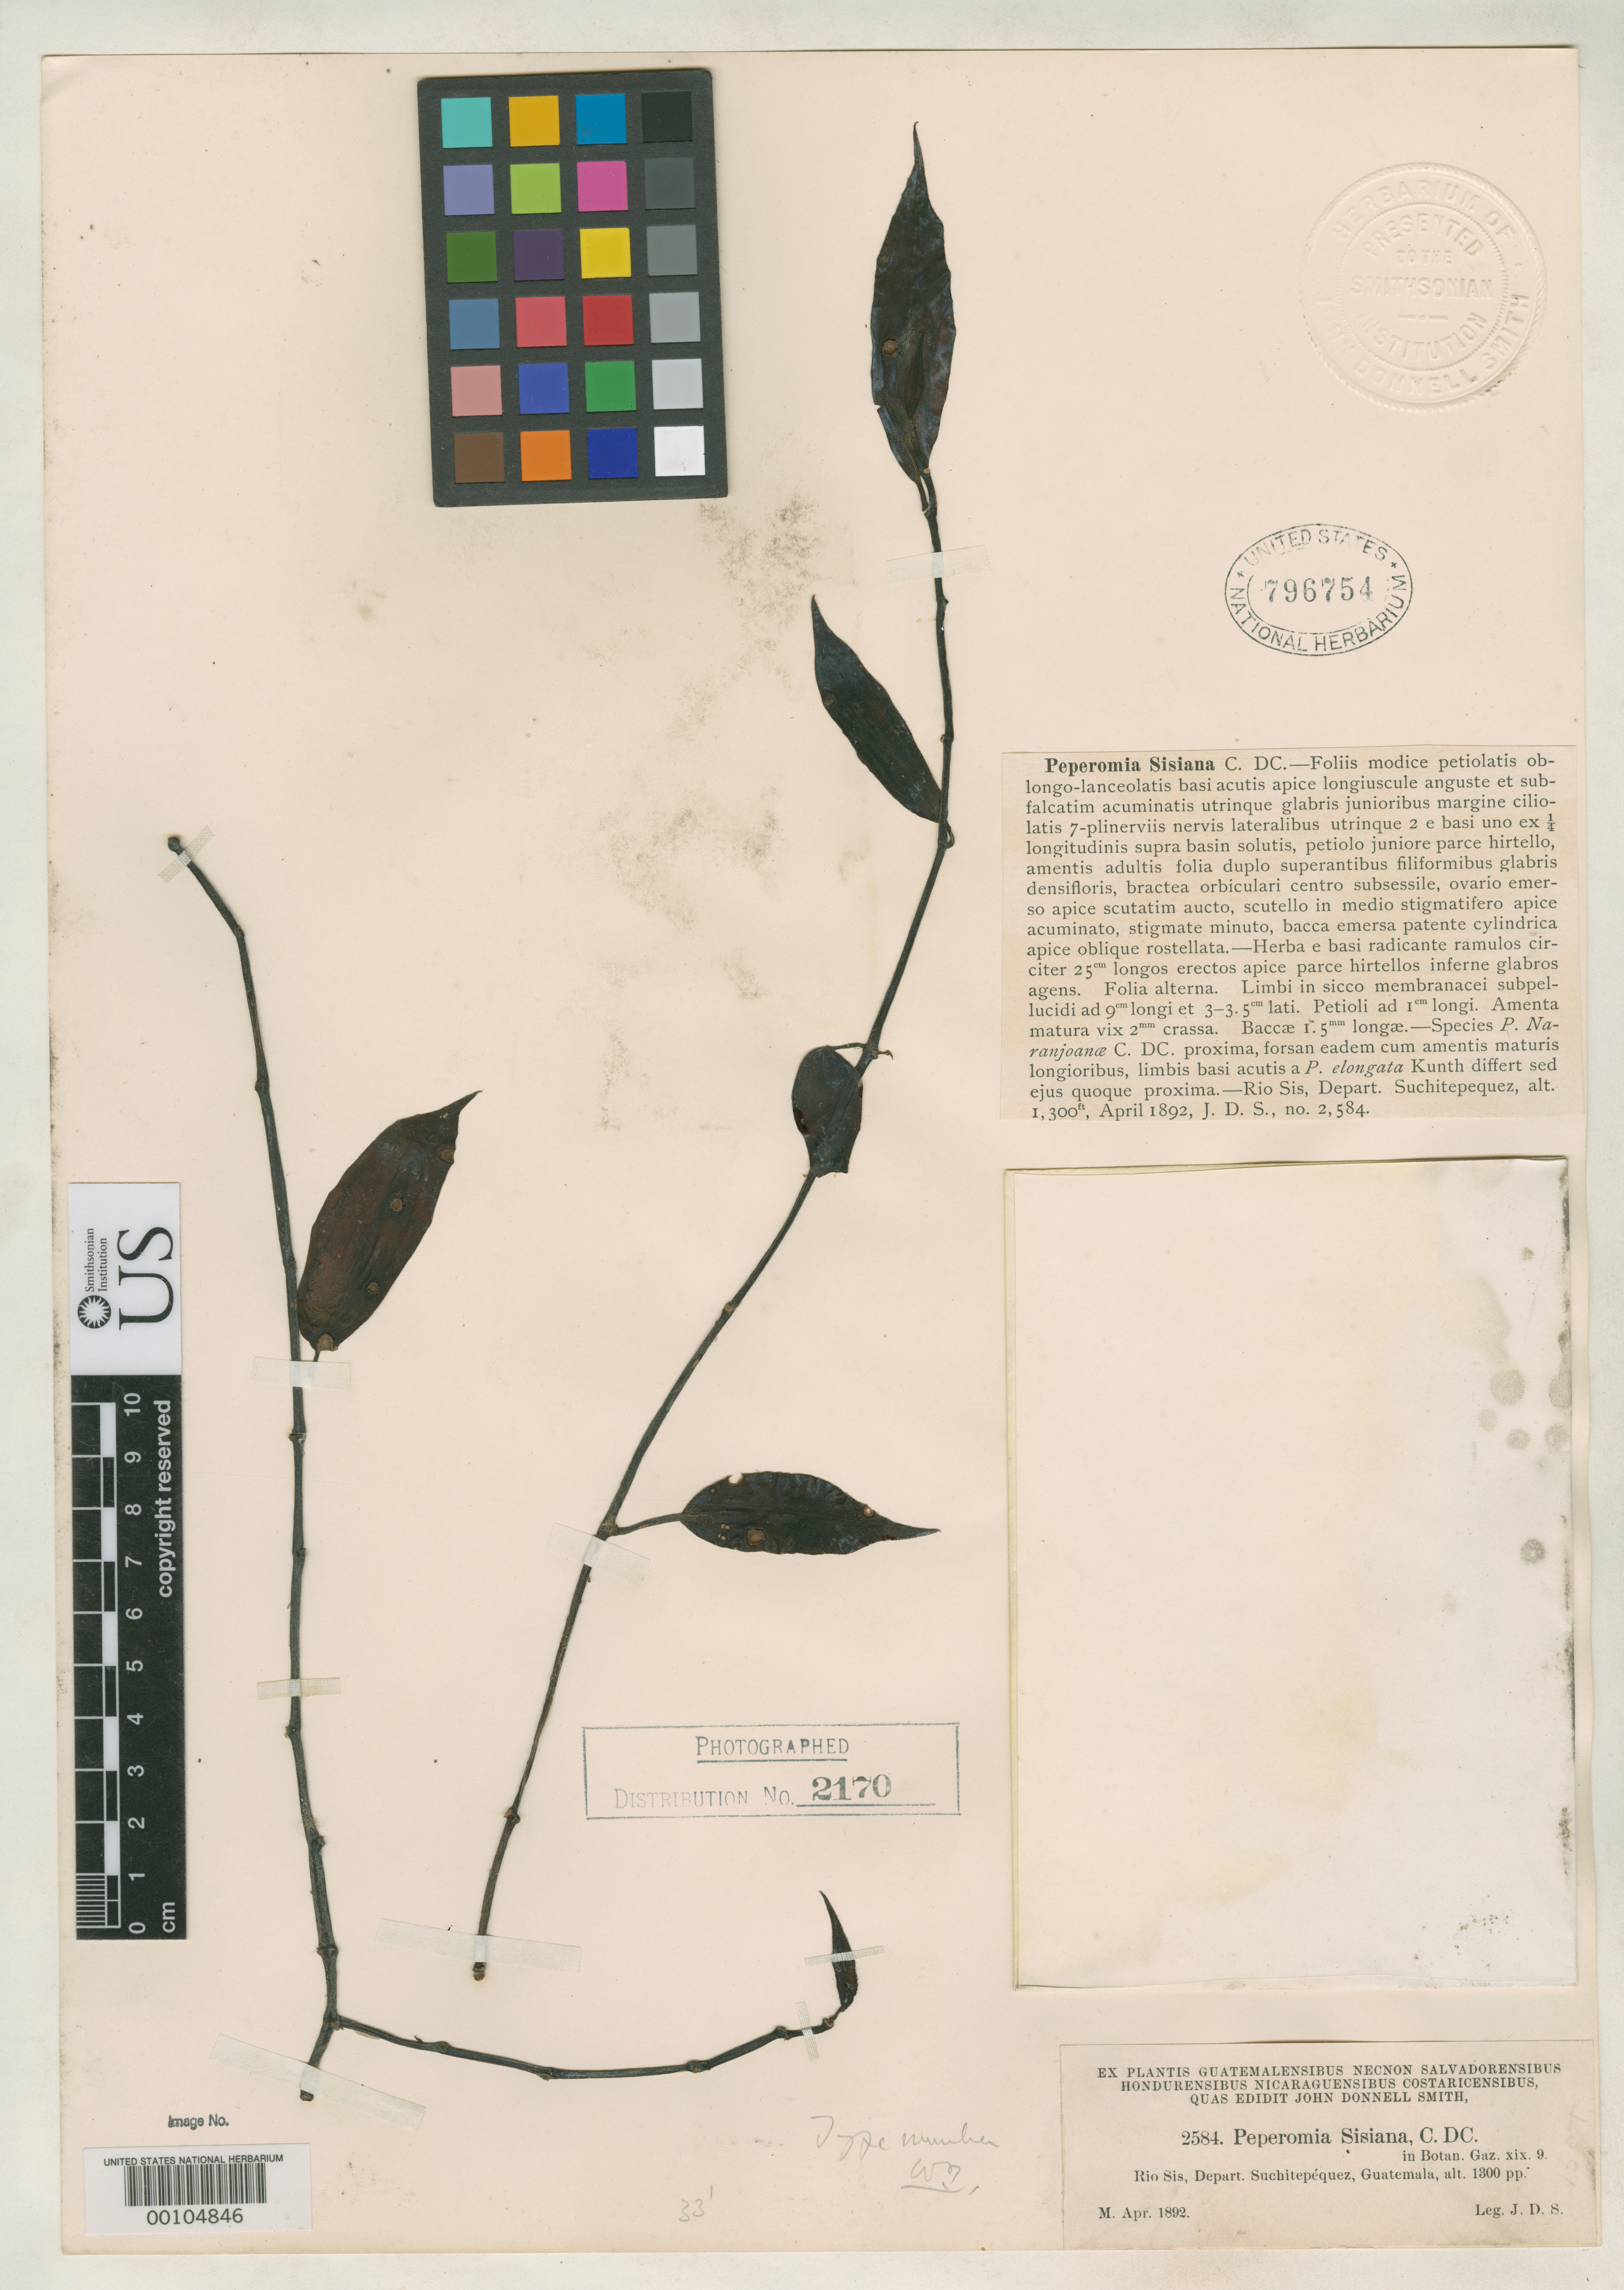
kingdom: Plantae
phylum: Tracheophyta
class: Magnoliopsida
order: Piperales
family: Piperaceae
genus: Peperomia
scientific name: Peperomia sisiana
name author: C. DC.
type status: Isotype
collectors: J. Donnell Smith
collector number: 2584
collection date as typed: Apr 1892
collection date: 1892-04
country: Guatemala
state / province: Suchitepéquez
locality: Rio Sis.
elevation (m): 396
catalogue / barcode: US 796754